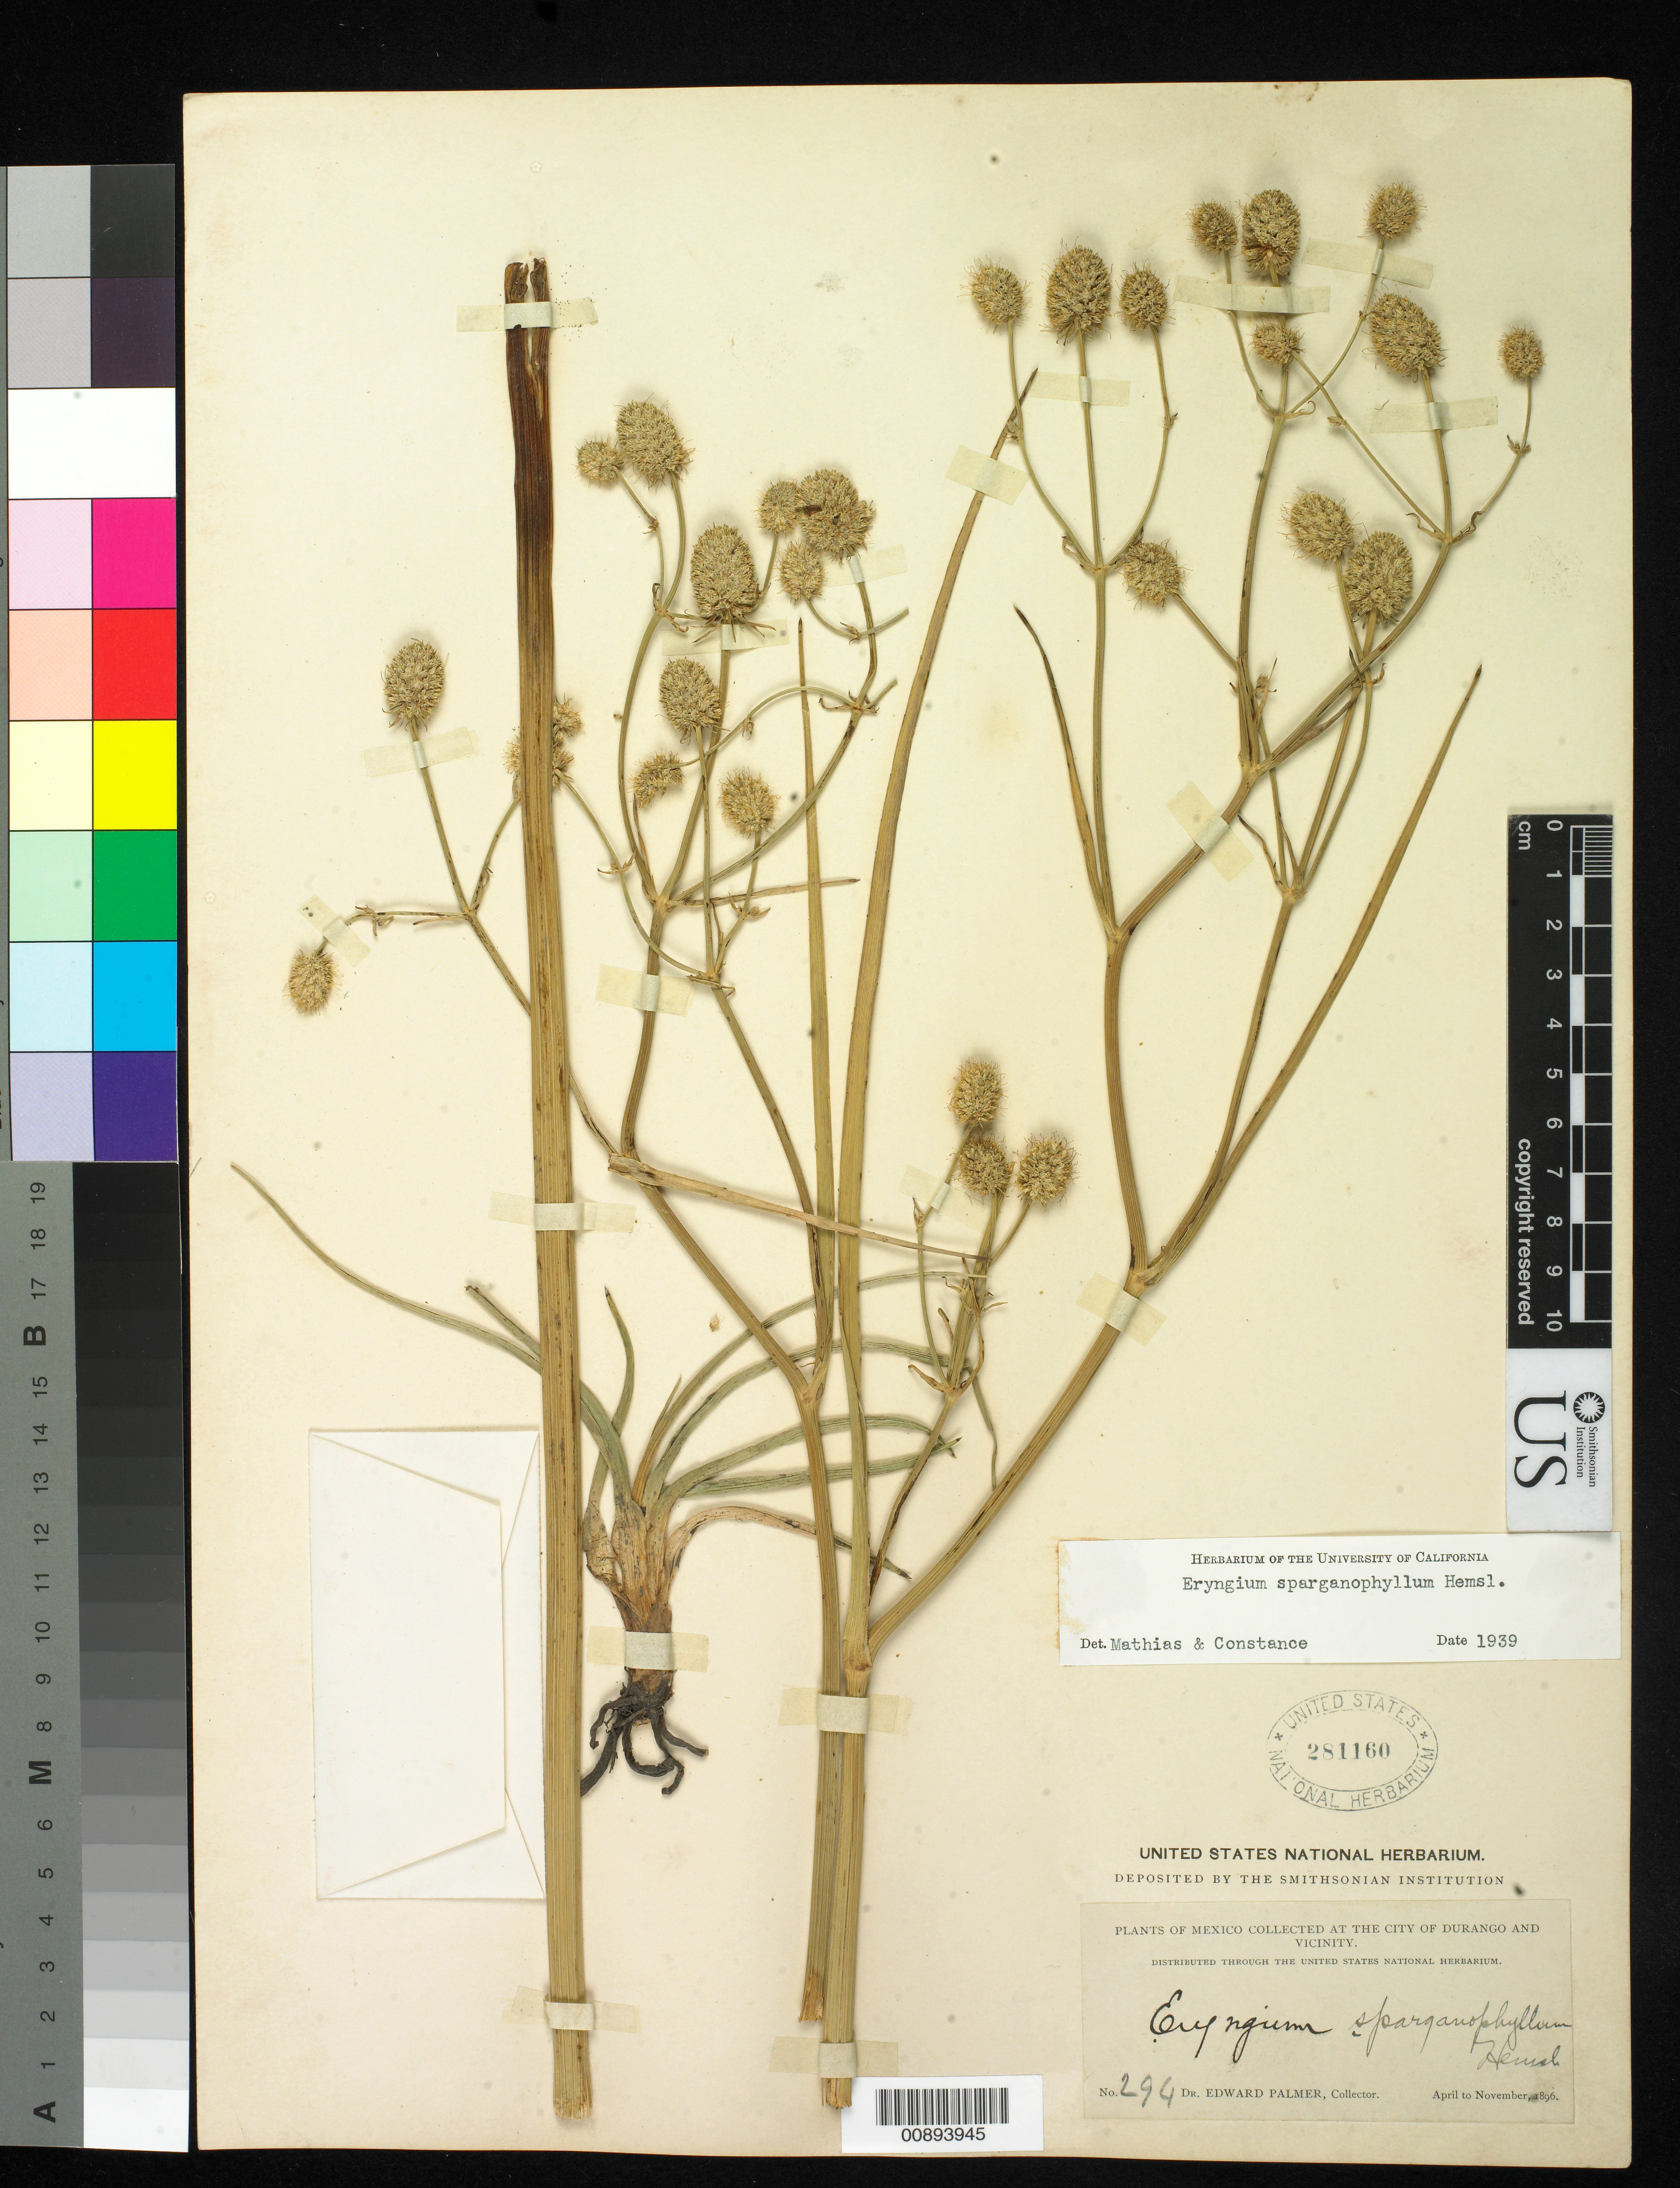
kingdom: Plantae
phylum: Tracheophyta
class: Magnoliopsida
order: Apiales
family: Apiaceae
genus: Eryngium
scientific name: Eryngium sparganophyllum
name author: Hemsl. in Hook. f.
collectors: E. Palmer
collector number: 294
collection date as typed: Apr 1896 to -- Nov 1896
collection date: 1896-04/1896-11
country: Mexico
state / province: Durango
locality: City of Durango and vicinity.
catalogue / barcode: US 281160